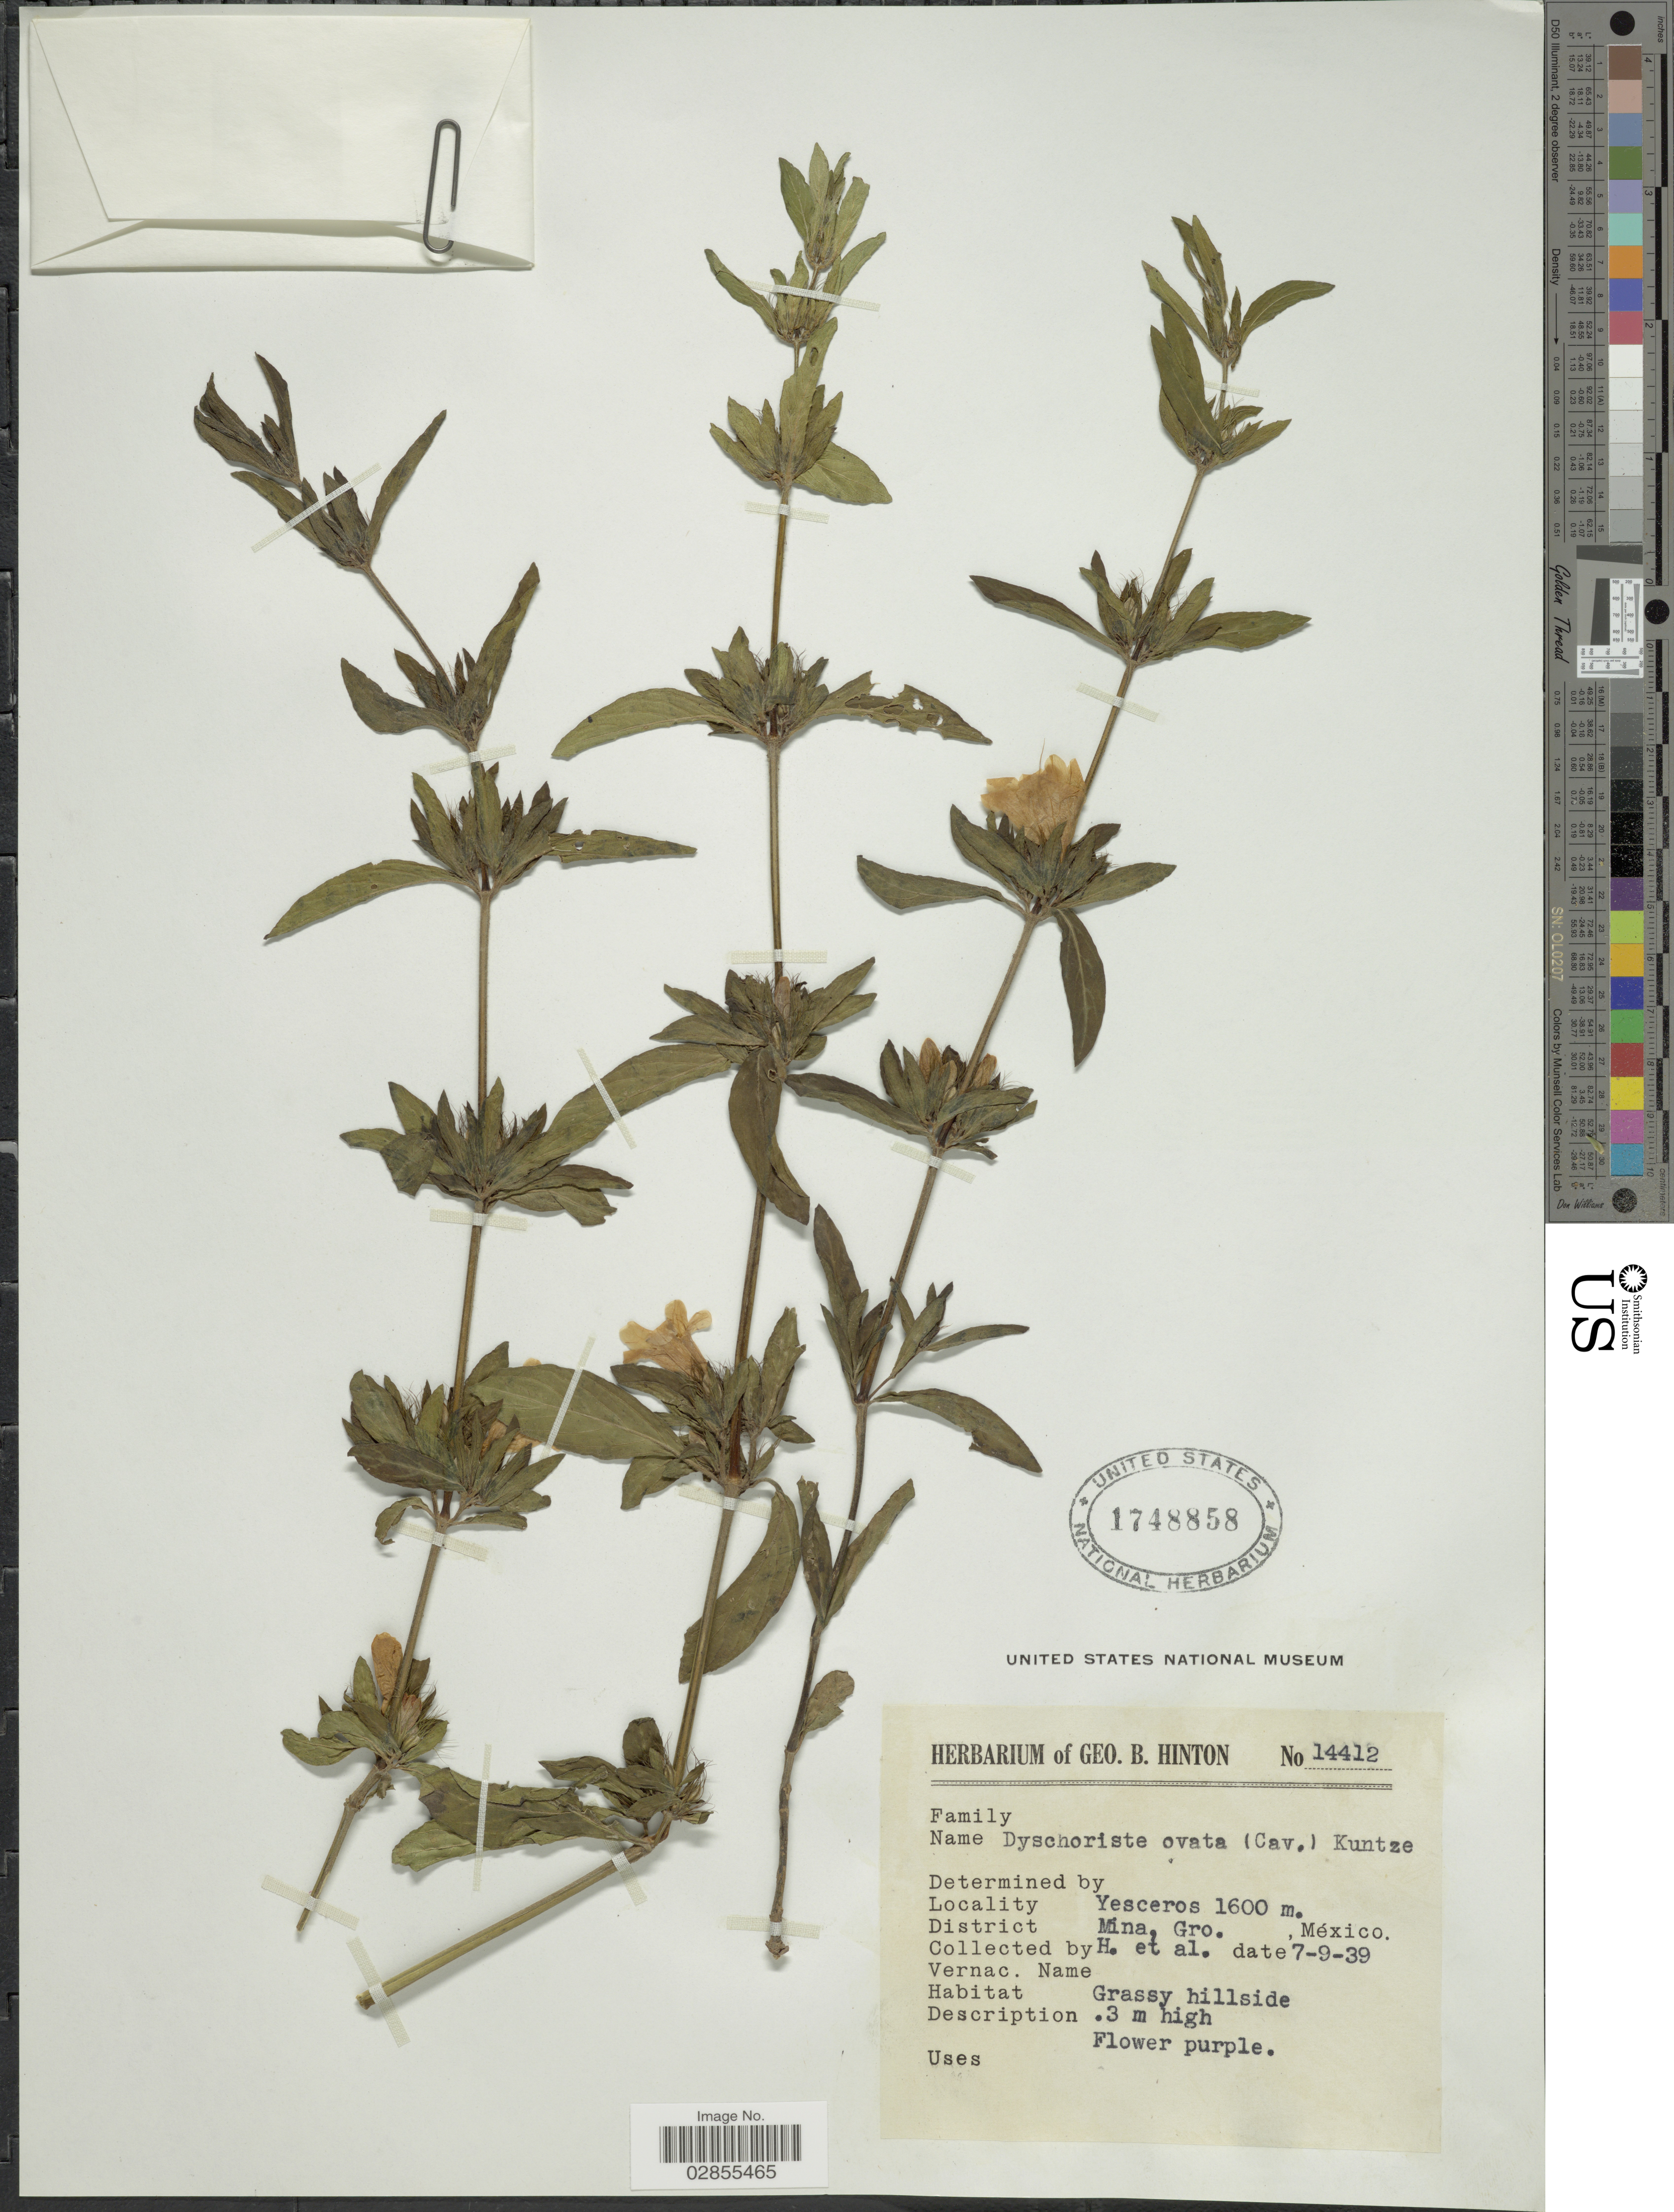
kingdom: Plantae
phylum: Tracheophyta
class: Magnoliopsida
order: Lamiales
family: Acanthaceae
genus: Dyschoriste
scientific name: Dyschoriste ovata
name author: (Cav.) Kuntze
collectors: G. B. Hinton & et al.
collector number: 14412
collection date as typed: Transcribed d/m/y: 7/9/39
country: Mexico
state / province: Guerrero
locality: Yesceros, District Mina, Gro.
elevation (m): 1600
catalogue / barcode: US 1748858